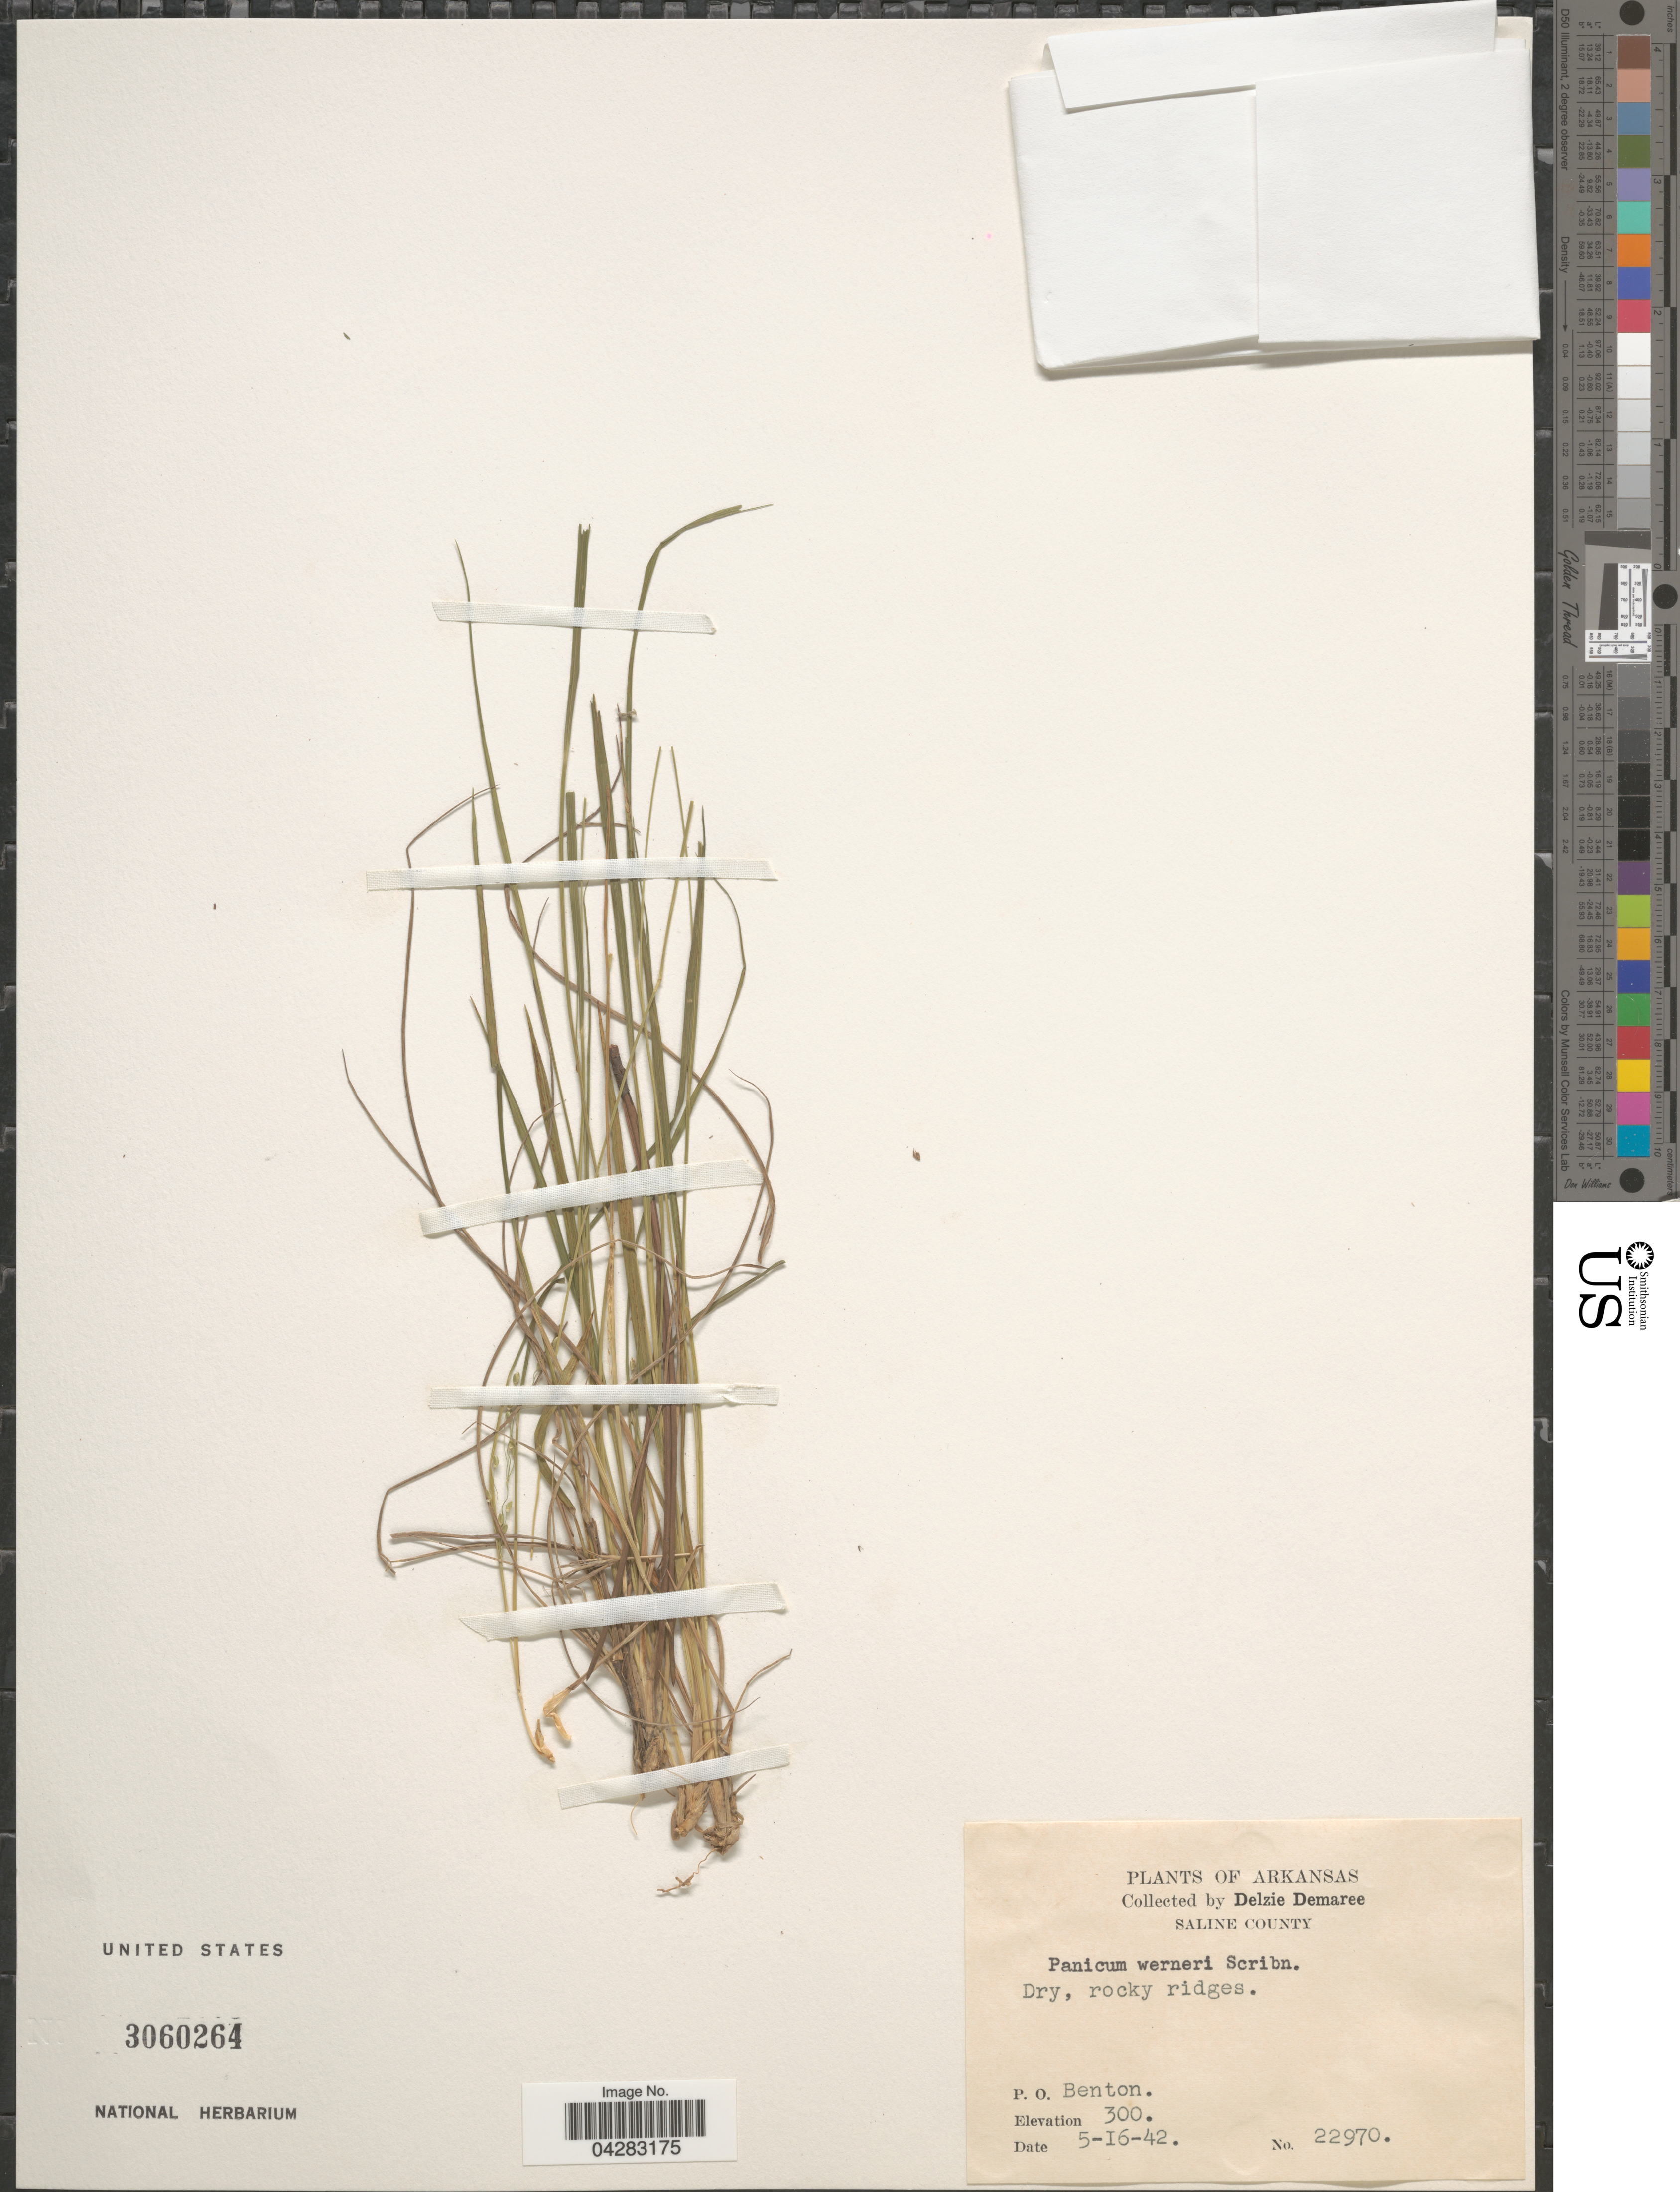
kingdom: Plantae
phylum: Tracheophyta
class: Liliopsida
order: Poales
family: Poaceae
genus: Dichanthelium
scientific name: Dichanthelium linearifolium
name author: (Scribn.) Gould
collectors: D. Demaree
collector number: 22970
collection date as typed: Transcribed d/m/y: 16/5/42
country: United States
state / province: Arkansas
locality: Saline County. Dry, rocky ridges. P.O. Benton.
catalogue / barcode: US 3060264